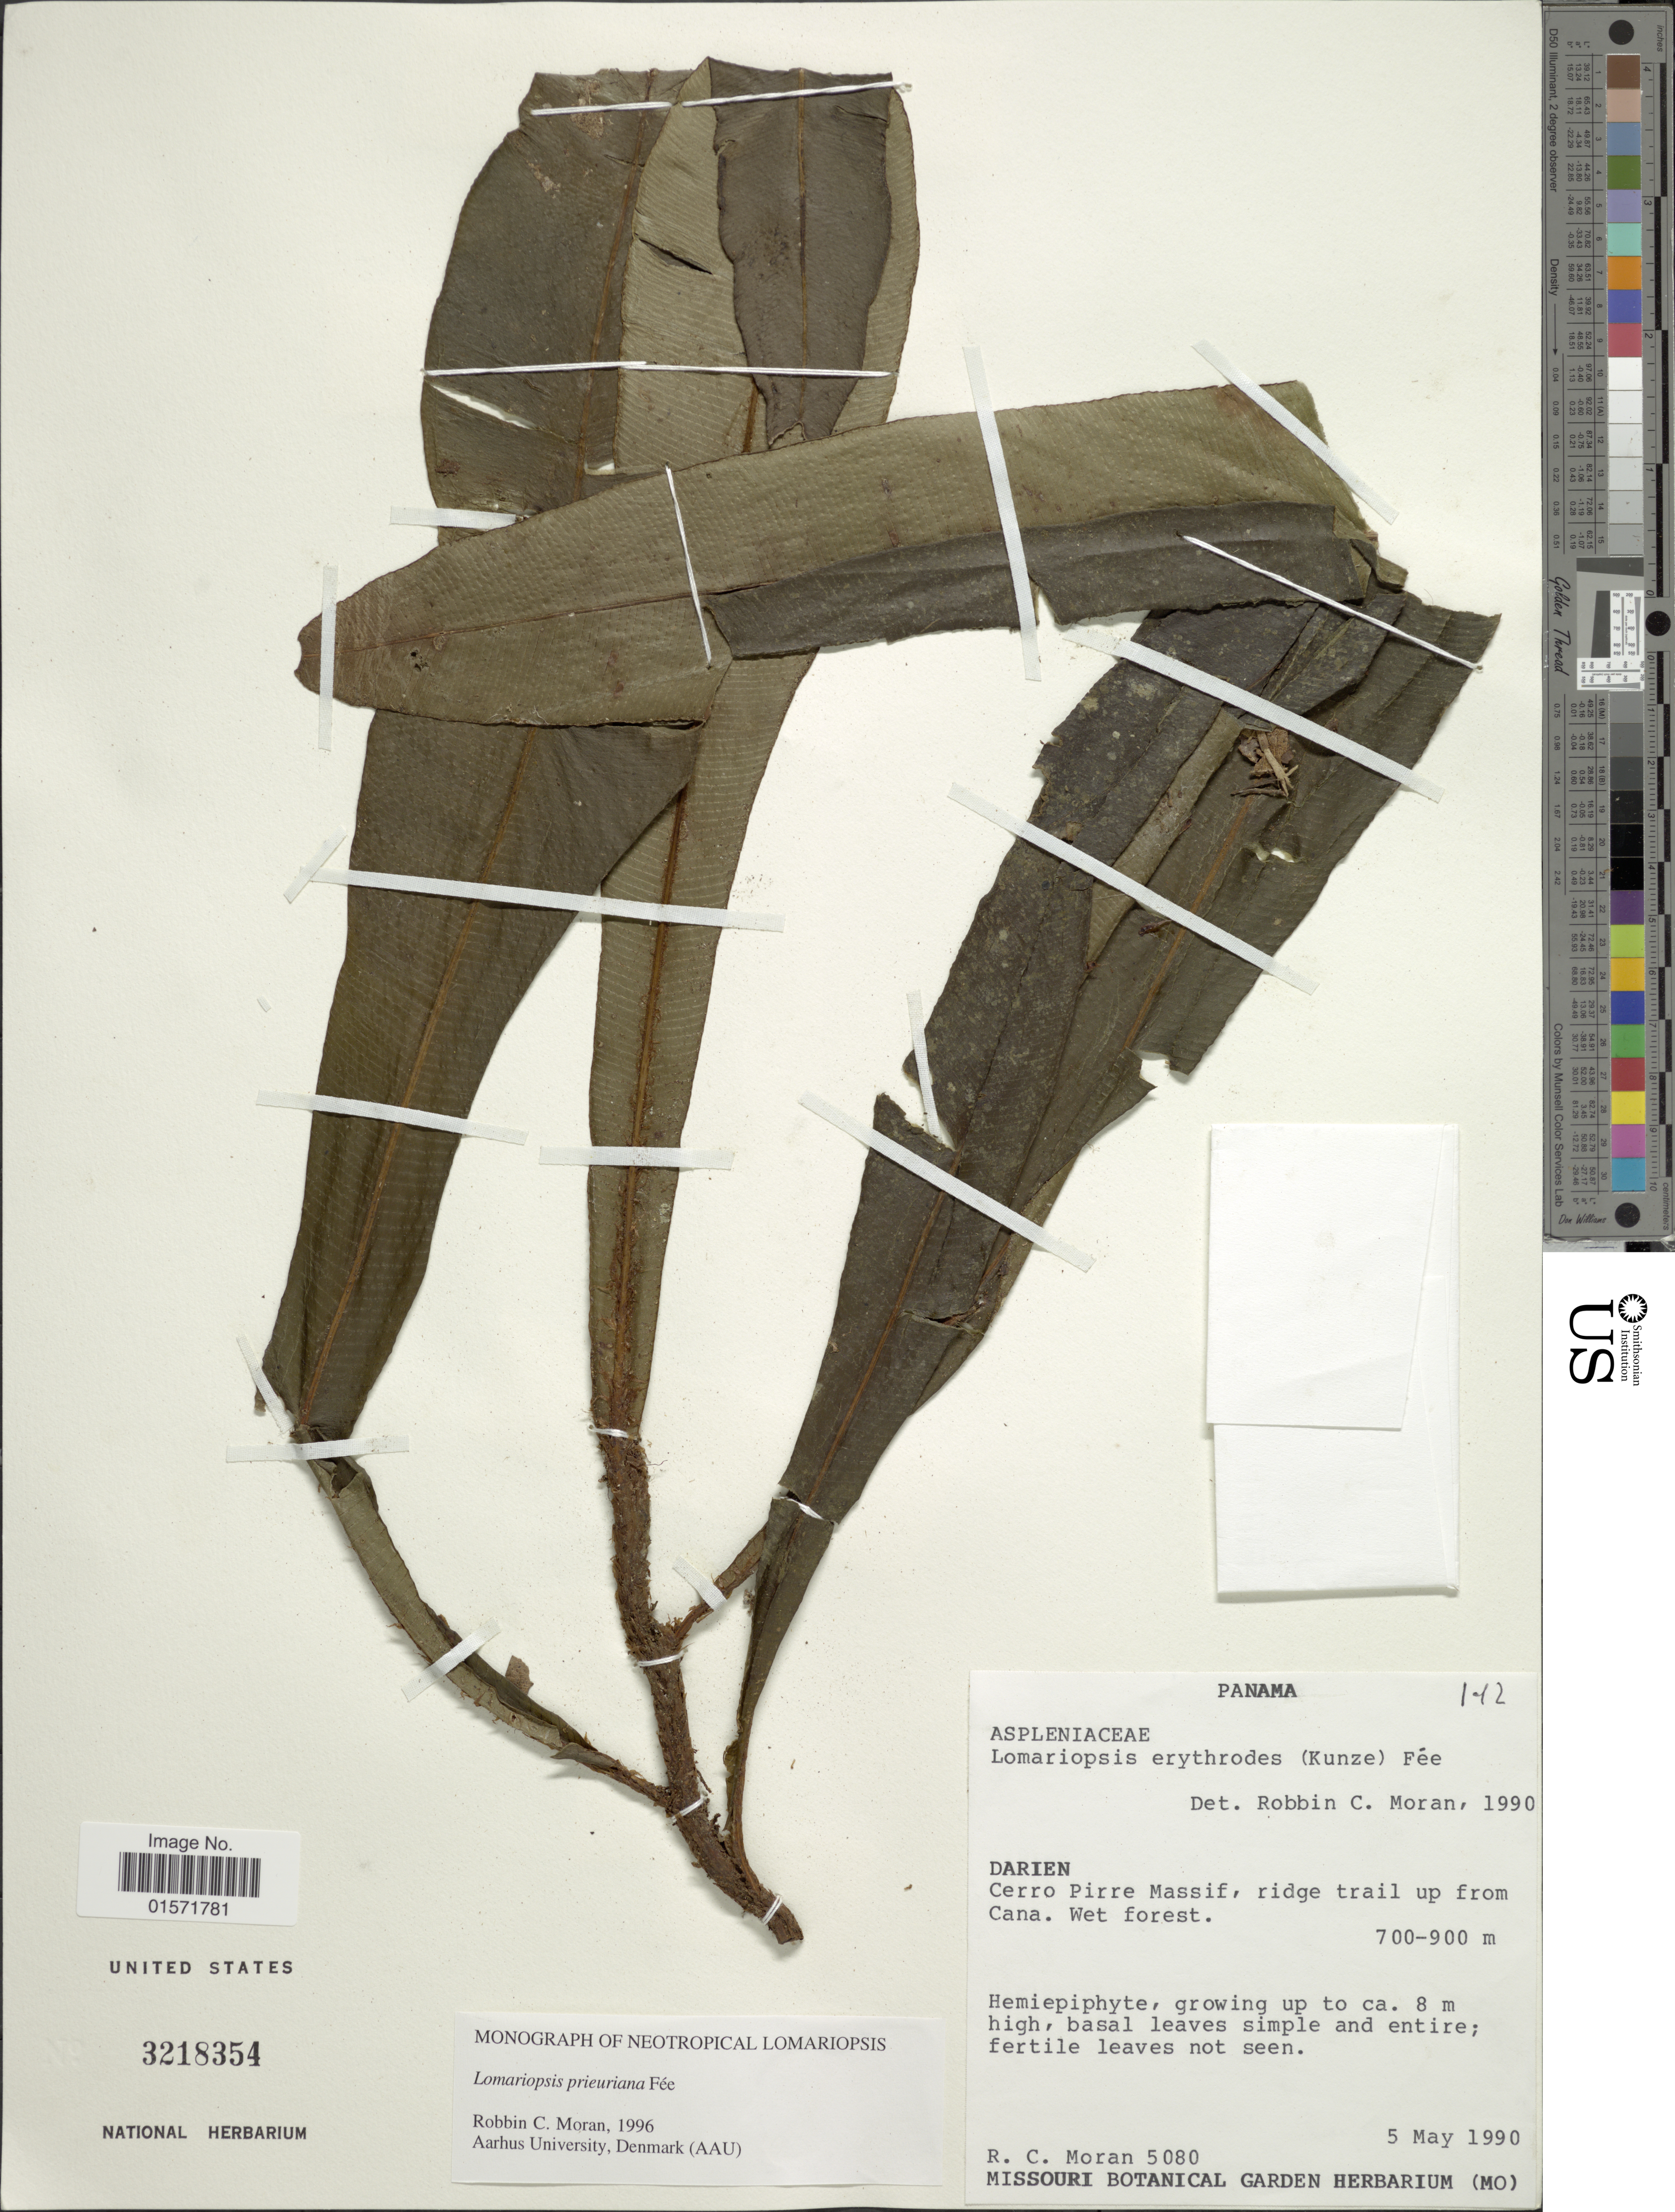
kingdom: Plantae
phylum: Tracheophyta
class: Polypodiopsida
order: Polypodiales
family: Lomariopsidaceae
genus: Lomariopsis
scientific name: Lomariopsis prieuriana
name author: Fée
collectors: R. C. Moran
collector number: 5080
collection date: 1990-05-05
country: Panama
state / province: Darién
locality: Cerro Pirre Massif, ridge trail up from Cana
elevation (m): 700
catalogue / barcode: US 3218354